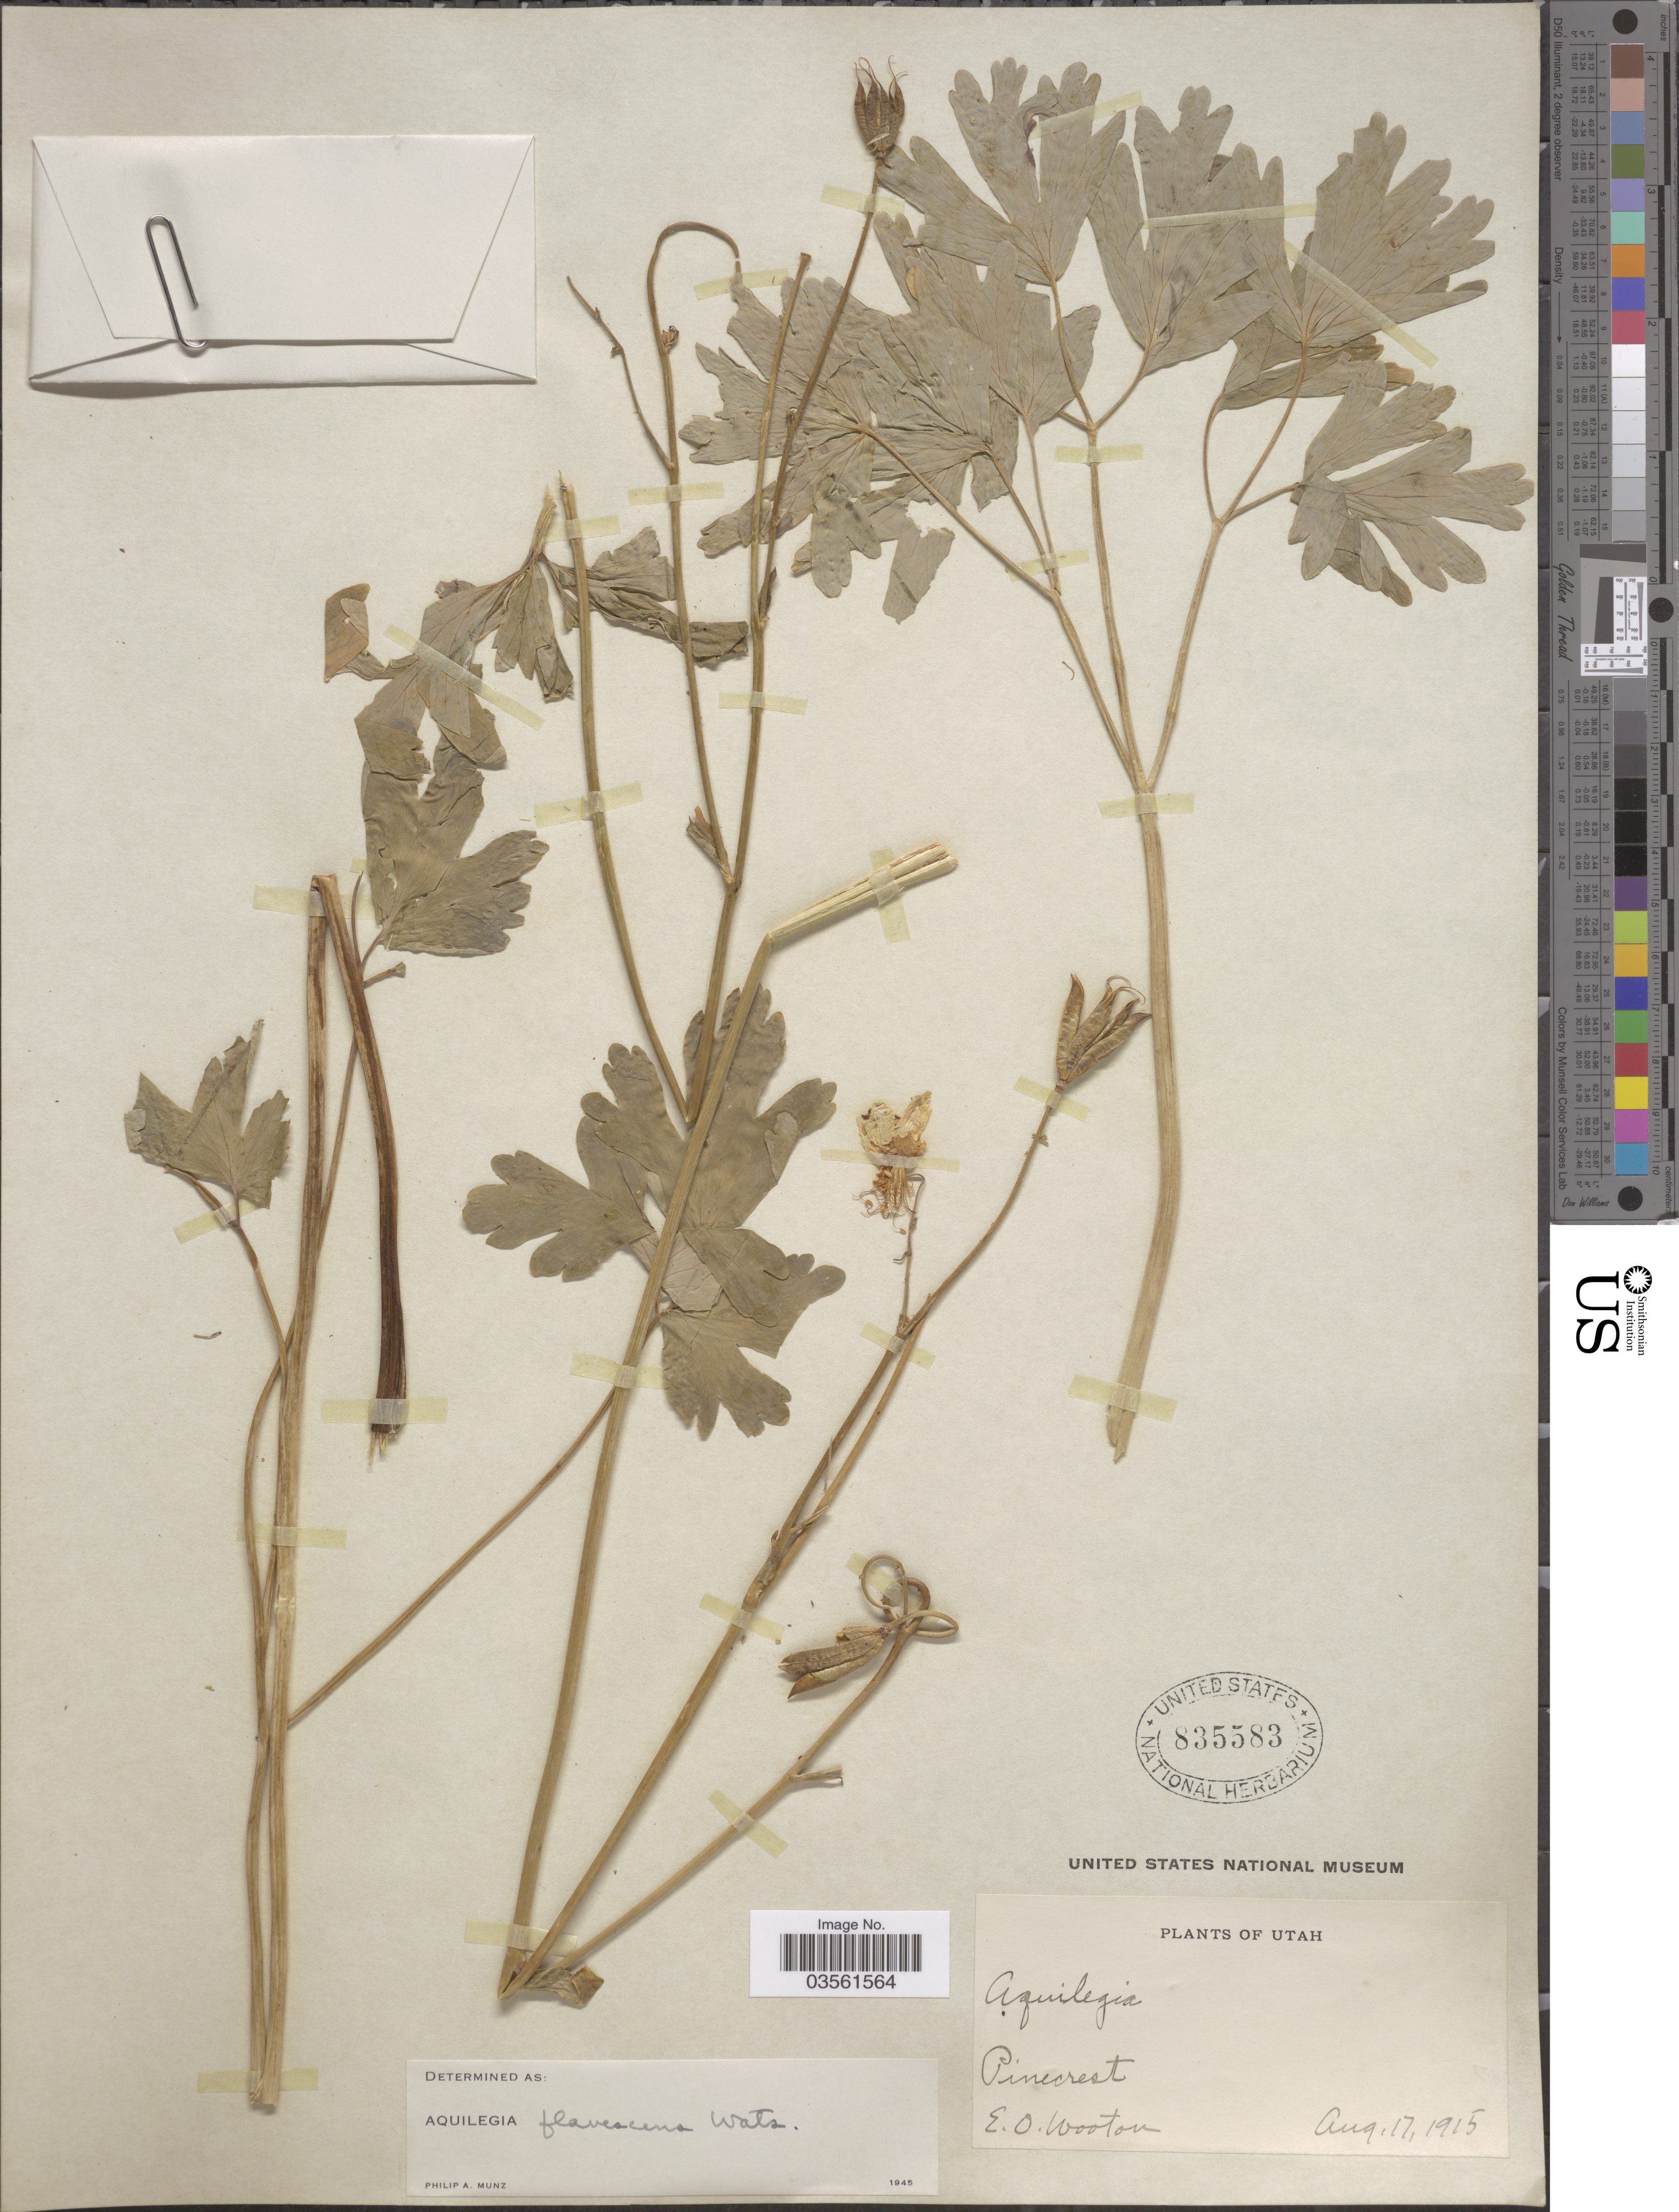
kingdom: Plantae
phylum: Tracheophyta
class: Magnoliopsida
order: Ranunculales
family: Ranunculaceae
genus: Aquilegia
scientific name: Aquilegia flavescens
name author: S. Watson in C. King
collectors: E. O. Wooton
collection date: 1915-08-17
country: United States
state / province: Utah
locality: Pinecrest.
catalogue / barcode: US 835583